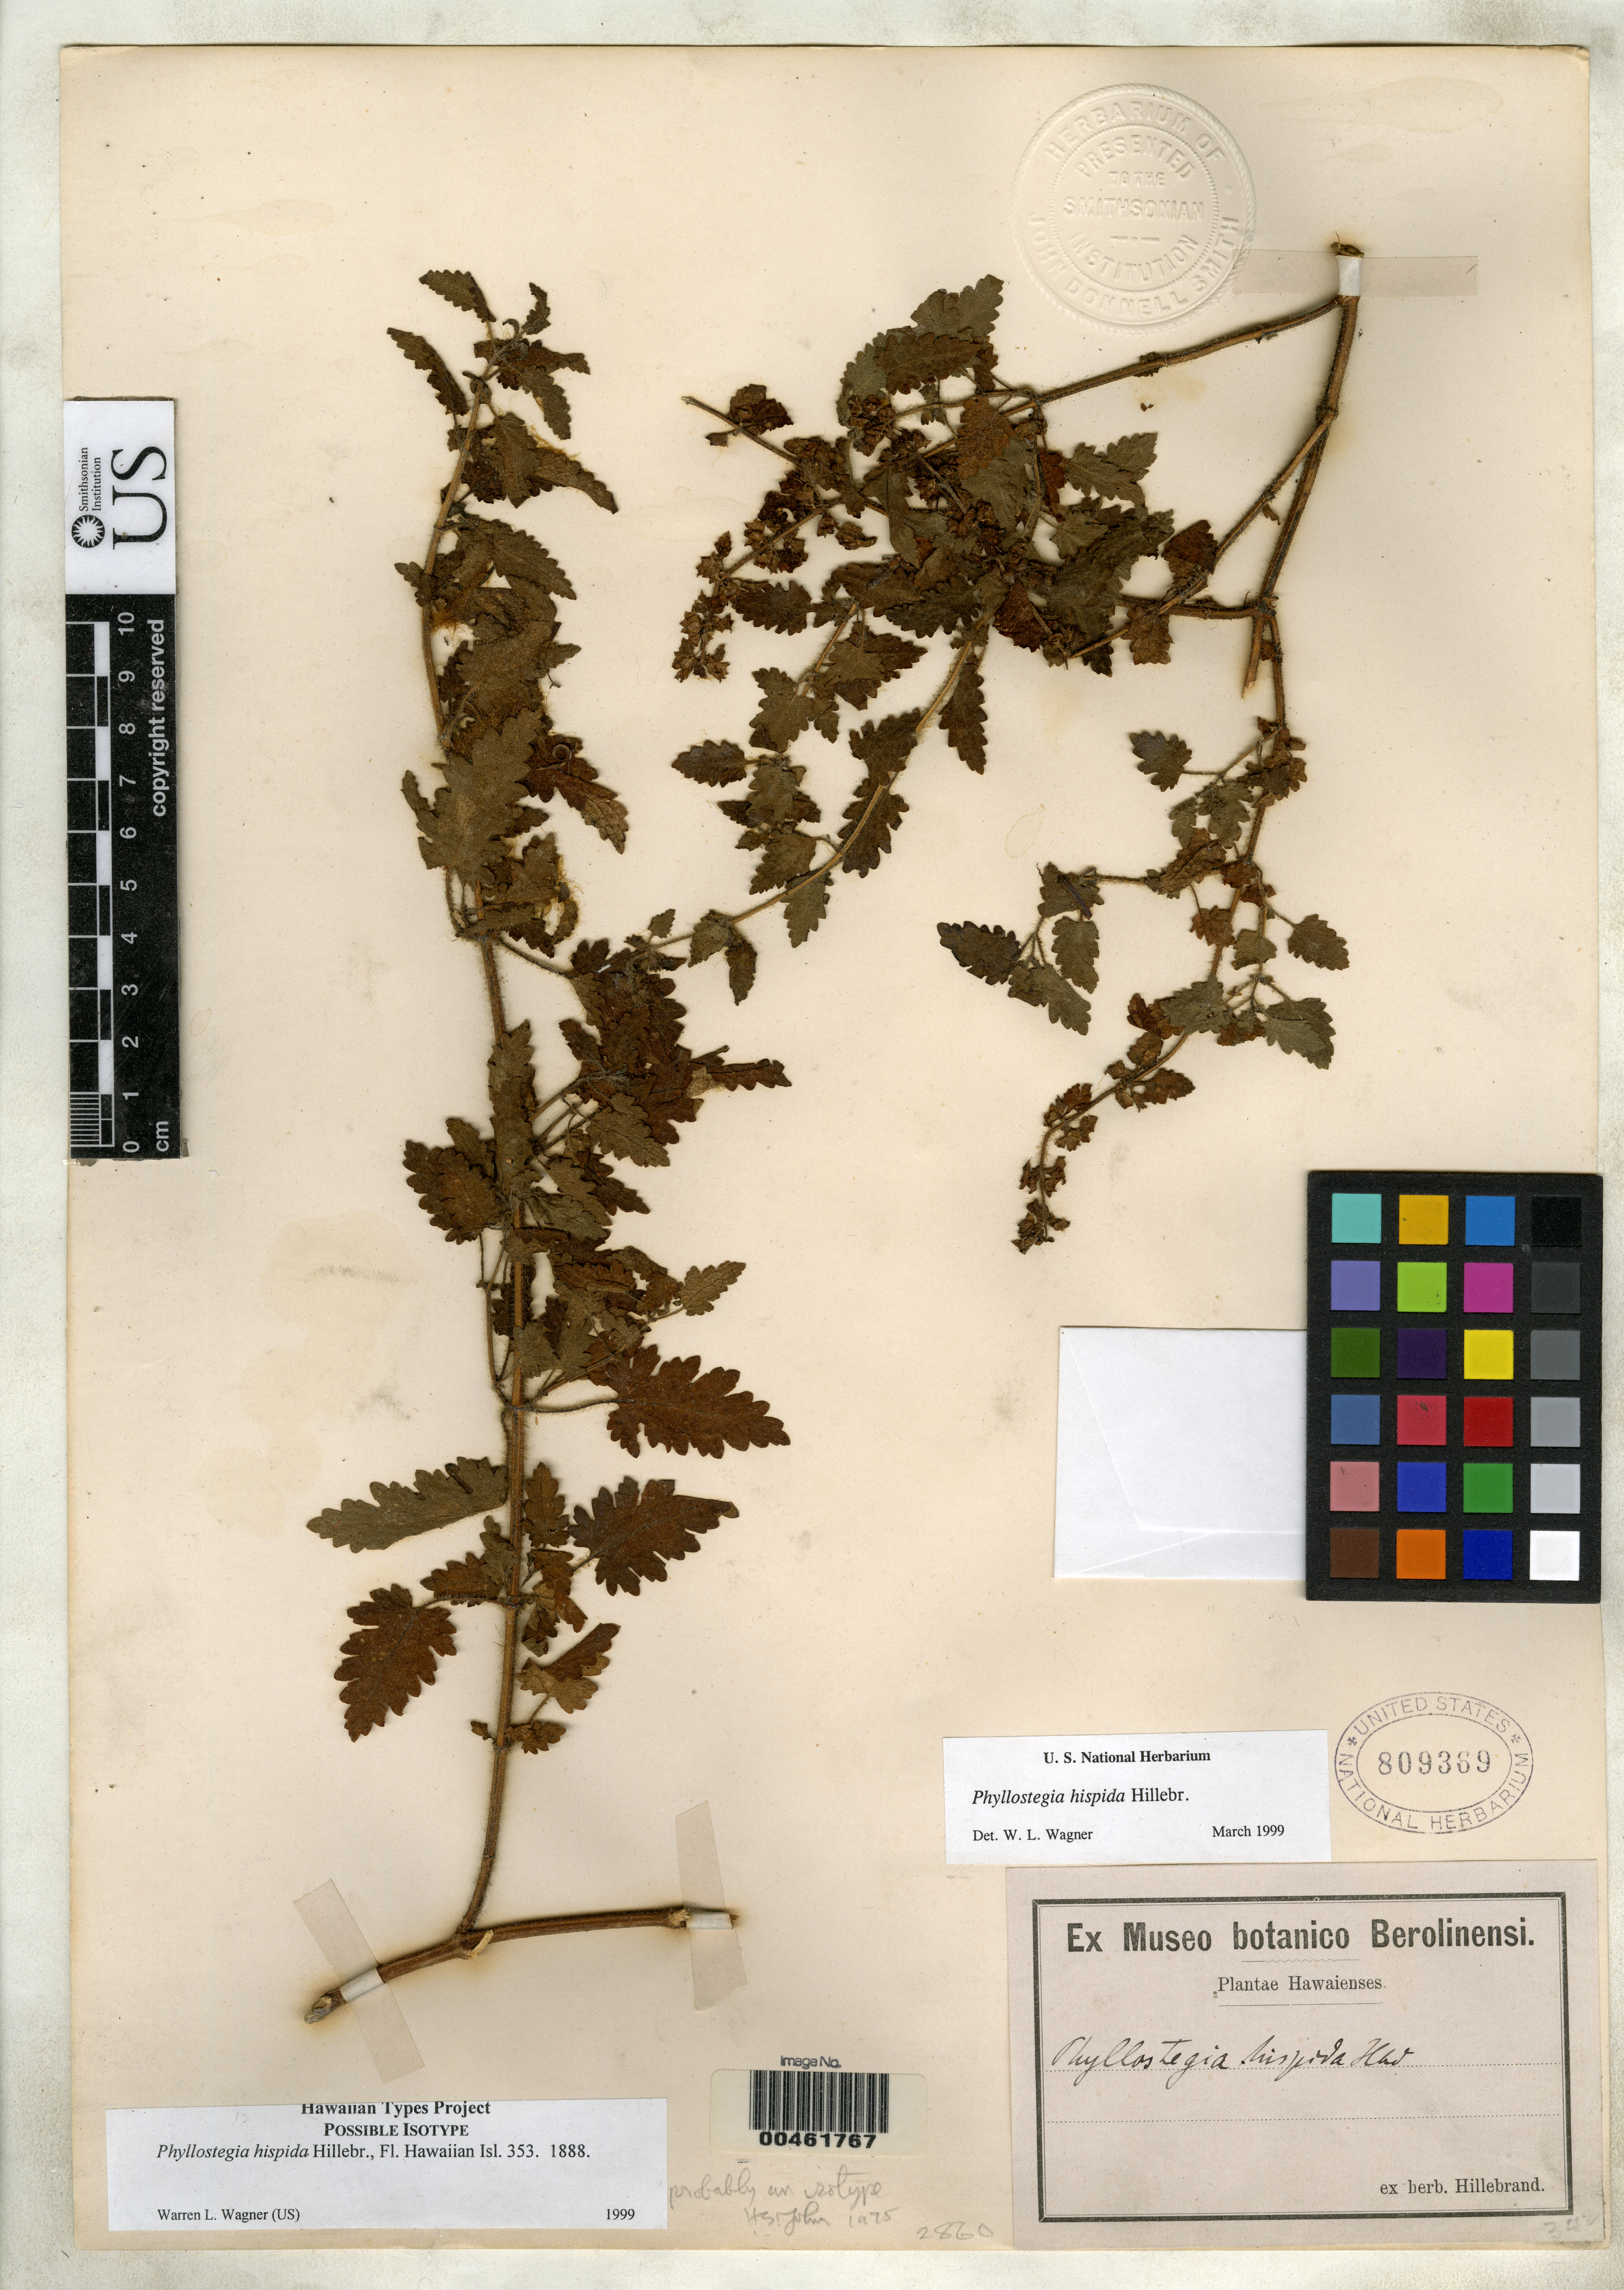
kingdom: Plantae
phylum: Tracheophyta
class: Magnoliopsida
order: Lamiales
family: Lamiaceae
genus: Phyllostegia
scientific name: Phyllostegia hispida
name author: Hillebr.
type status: Possible Isotype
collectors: W. Hillebrand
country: United States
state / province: Hawaii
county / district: Maui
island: Maui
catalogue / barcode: US 809369